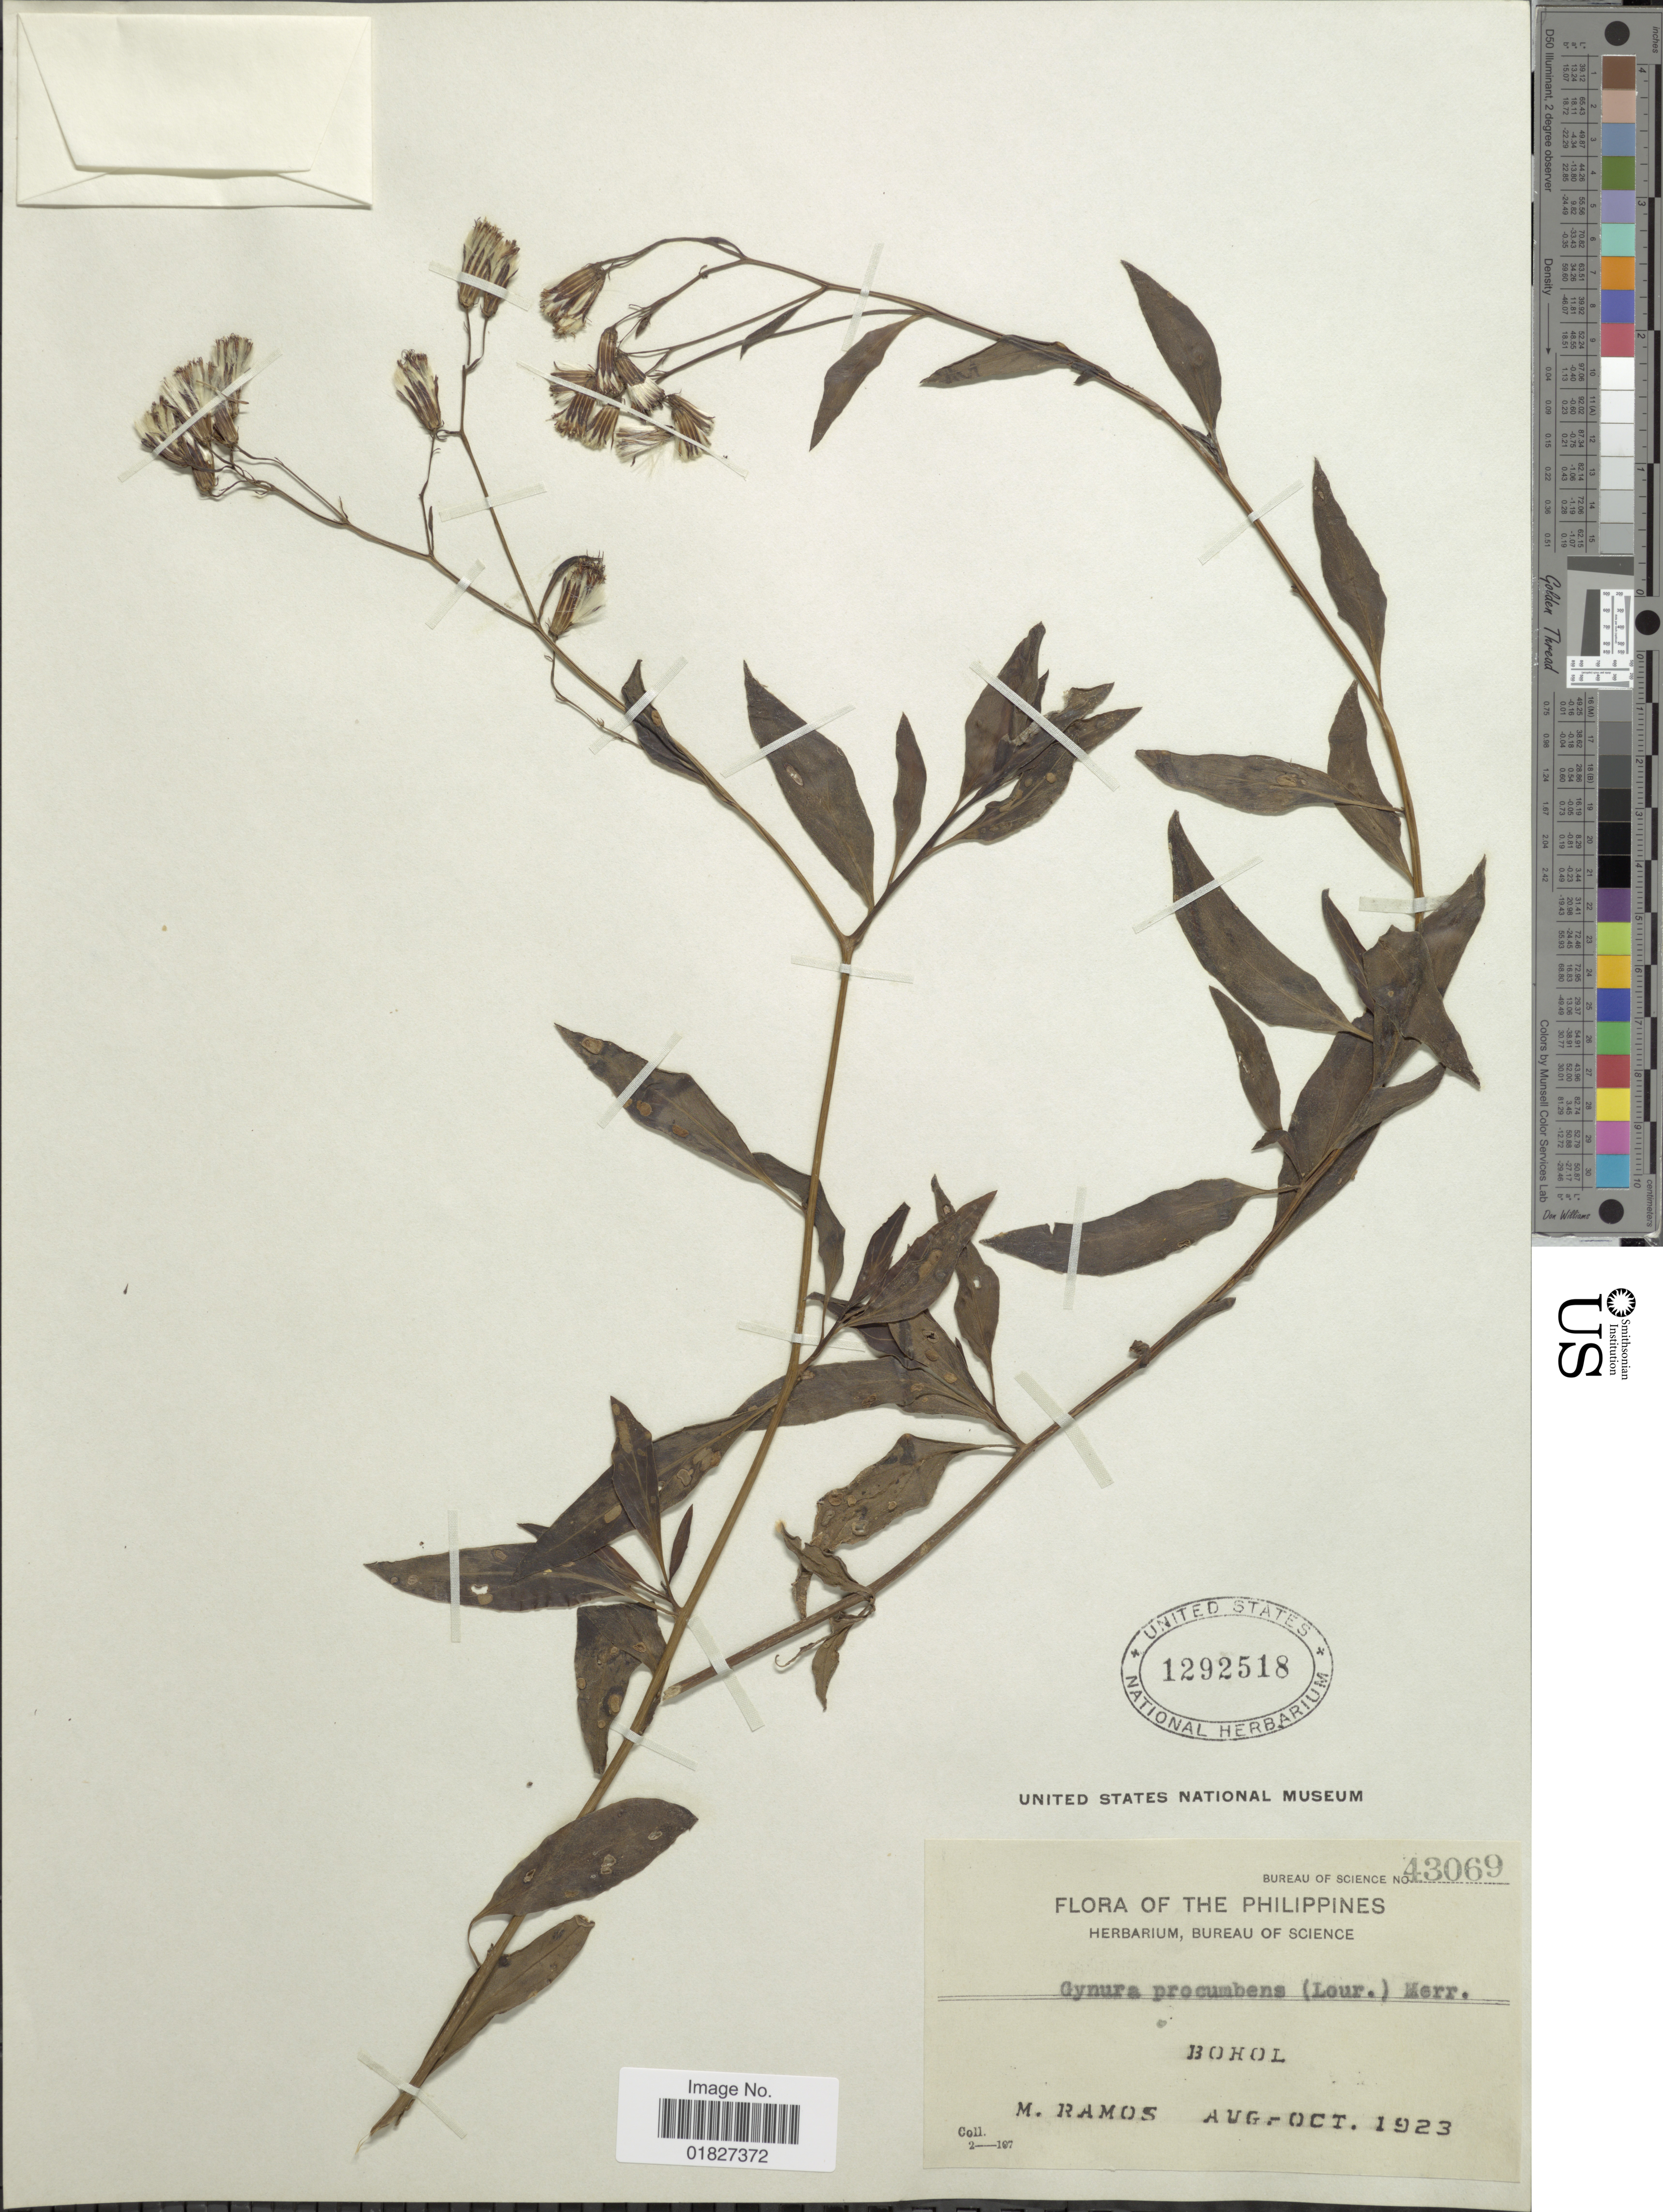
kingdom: Plantae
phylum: Tracheophyta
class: Magnoliopsida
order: Asterales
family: Asteraceae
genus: Gynura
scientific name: Gynura procumbens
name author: (Lour.) Merr.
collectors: M. Ramos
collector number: Bureau of Science 43069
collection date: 1923-08/1923-10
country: Philippines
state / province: Central Visayas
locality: Bohol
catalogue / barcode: US 1292518